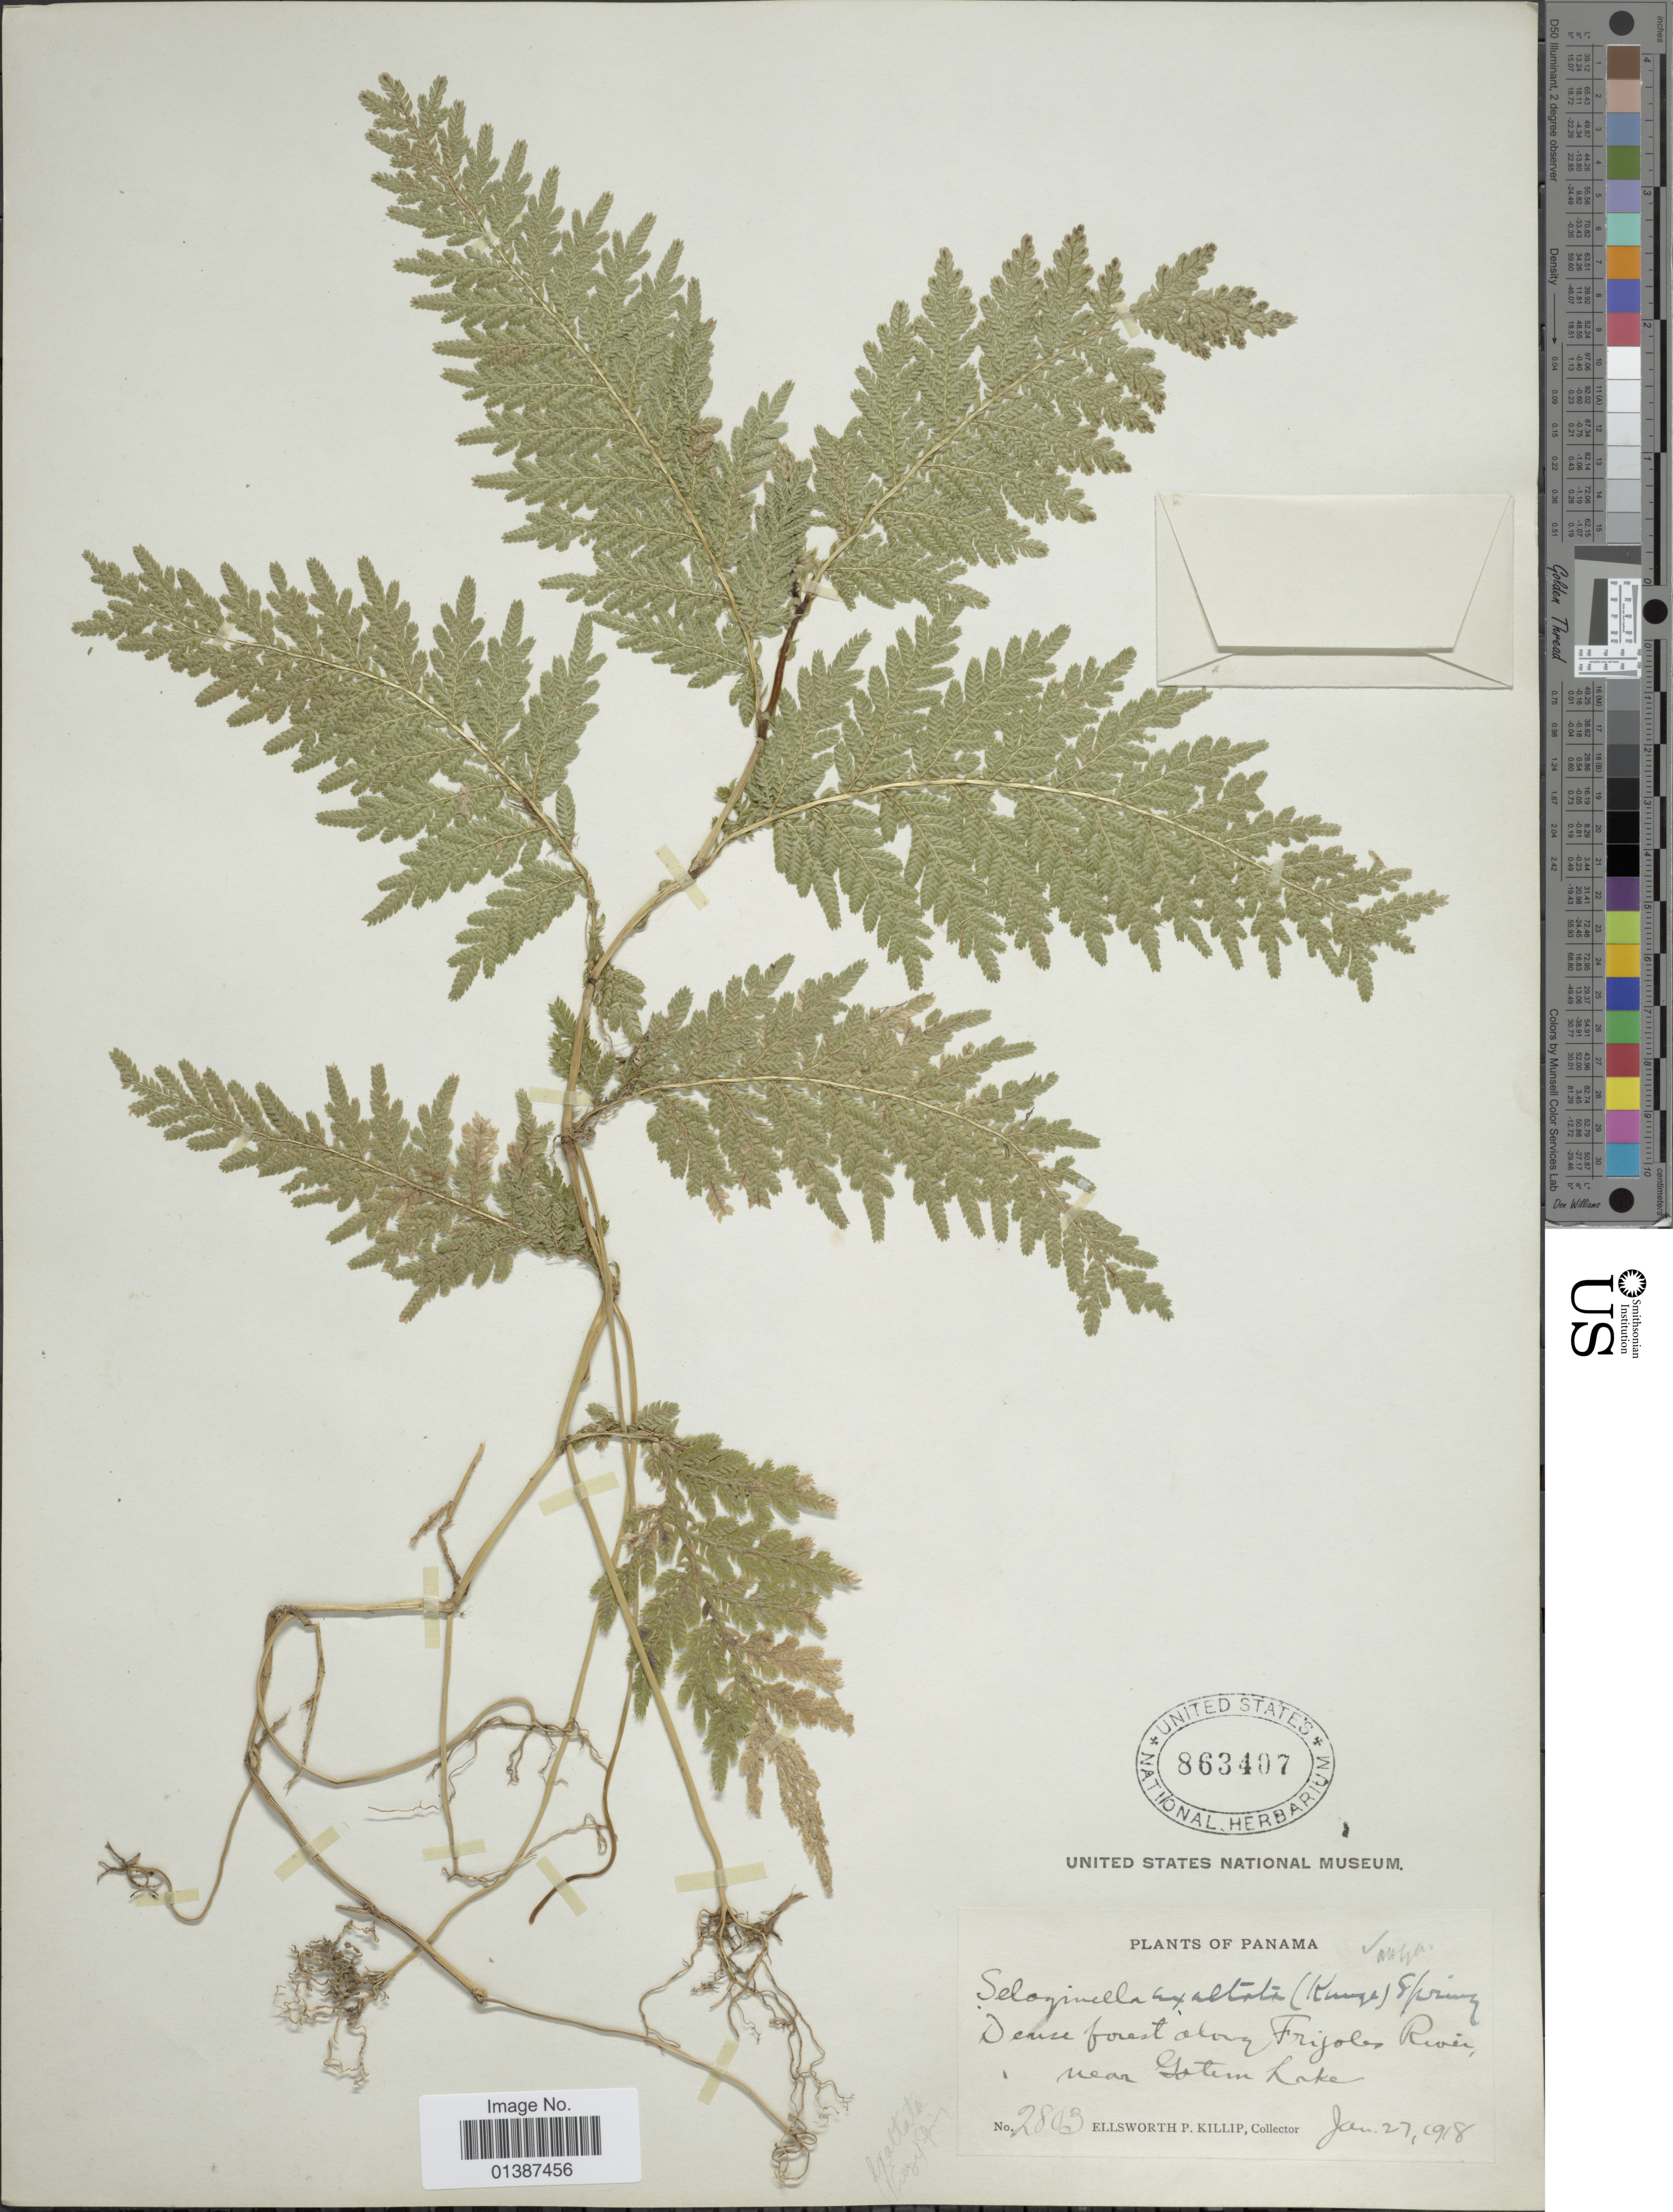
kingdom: Plantae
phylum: Tracheophyta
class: Lycopodiopsida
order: Selaginellales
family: Selaginellaceae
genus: Selaginella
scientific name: Selaginella exaltata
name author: (Kunze) Spring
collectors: E. P. Killip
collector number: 2803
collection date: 1918-01-27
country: Panama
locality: Dense forest along Frijoles River, near Gatun Lake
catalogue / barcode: US 863407